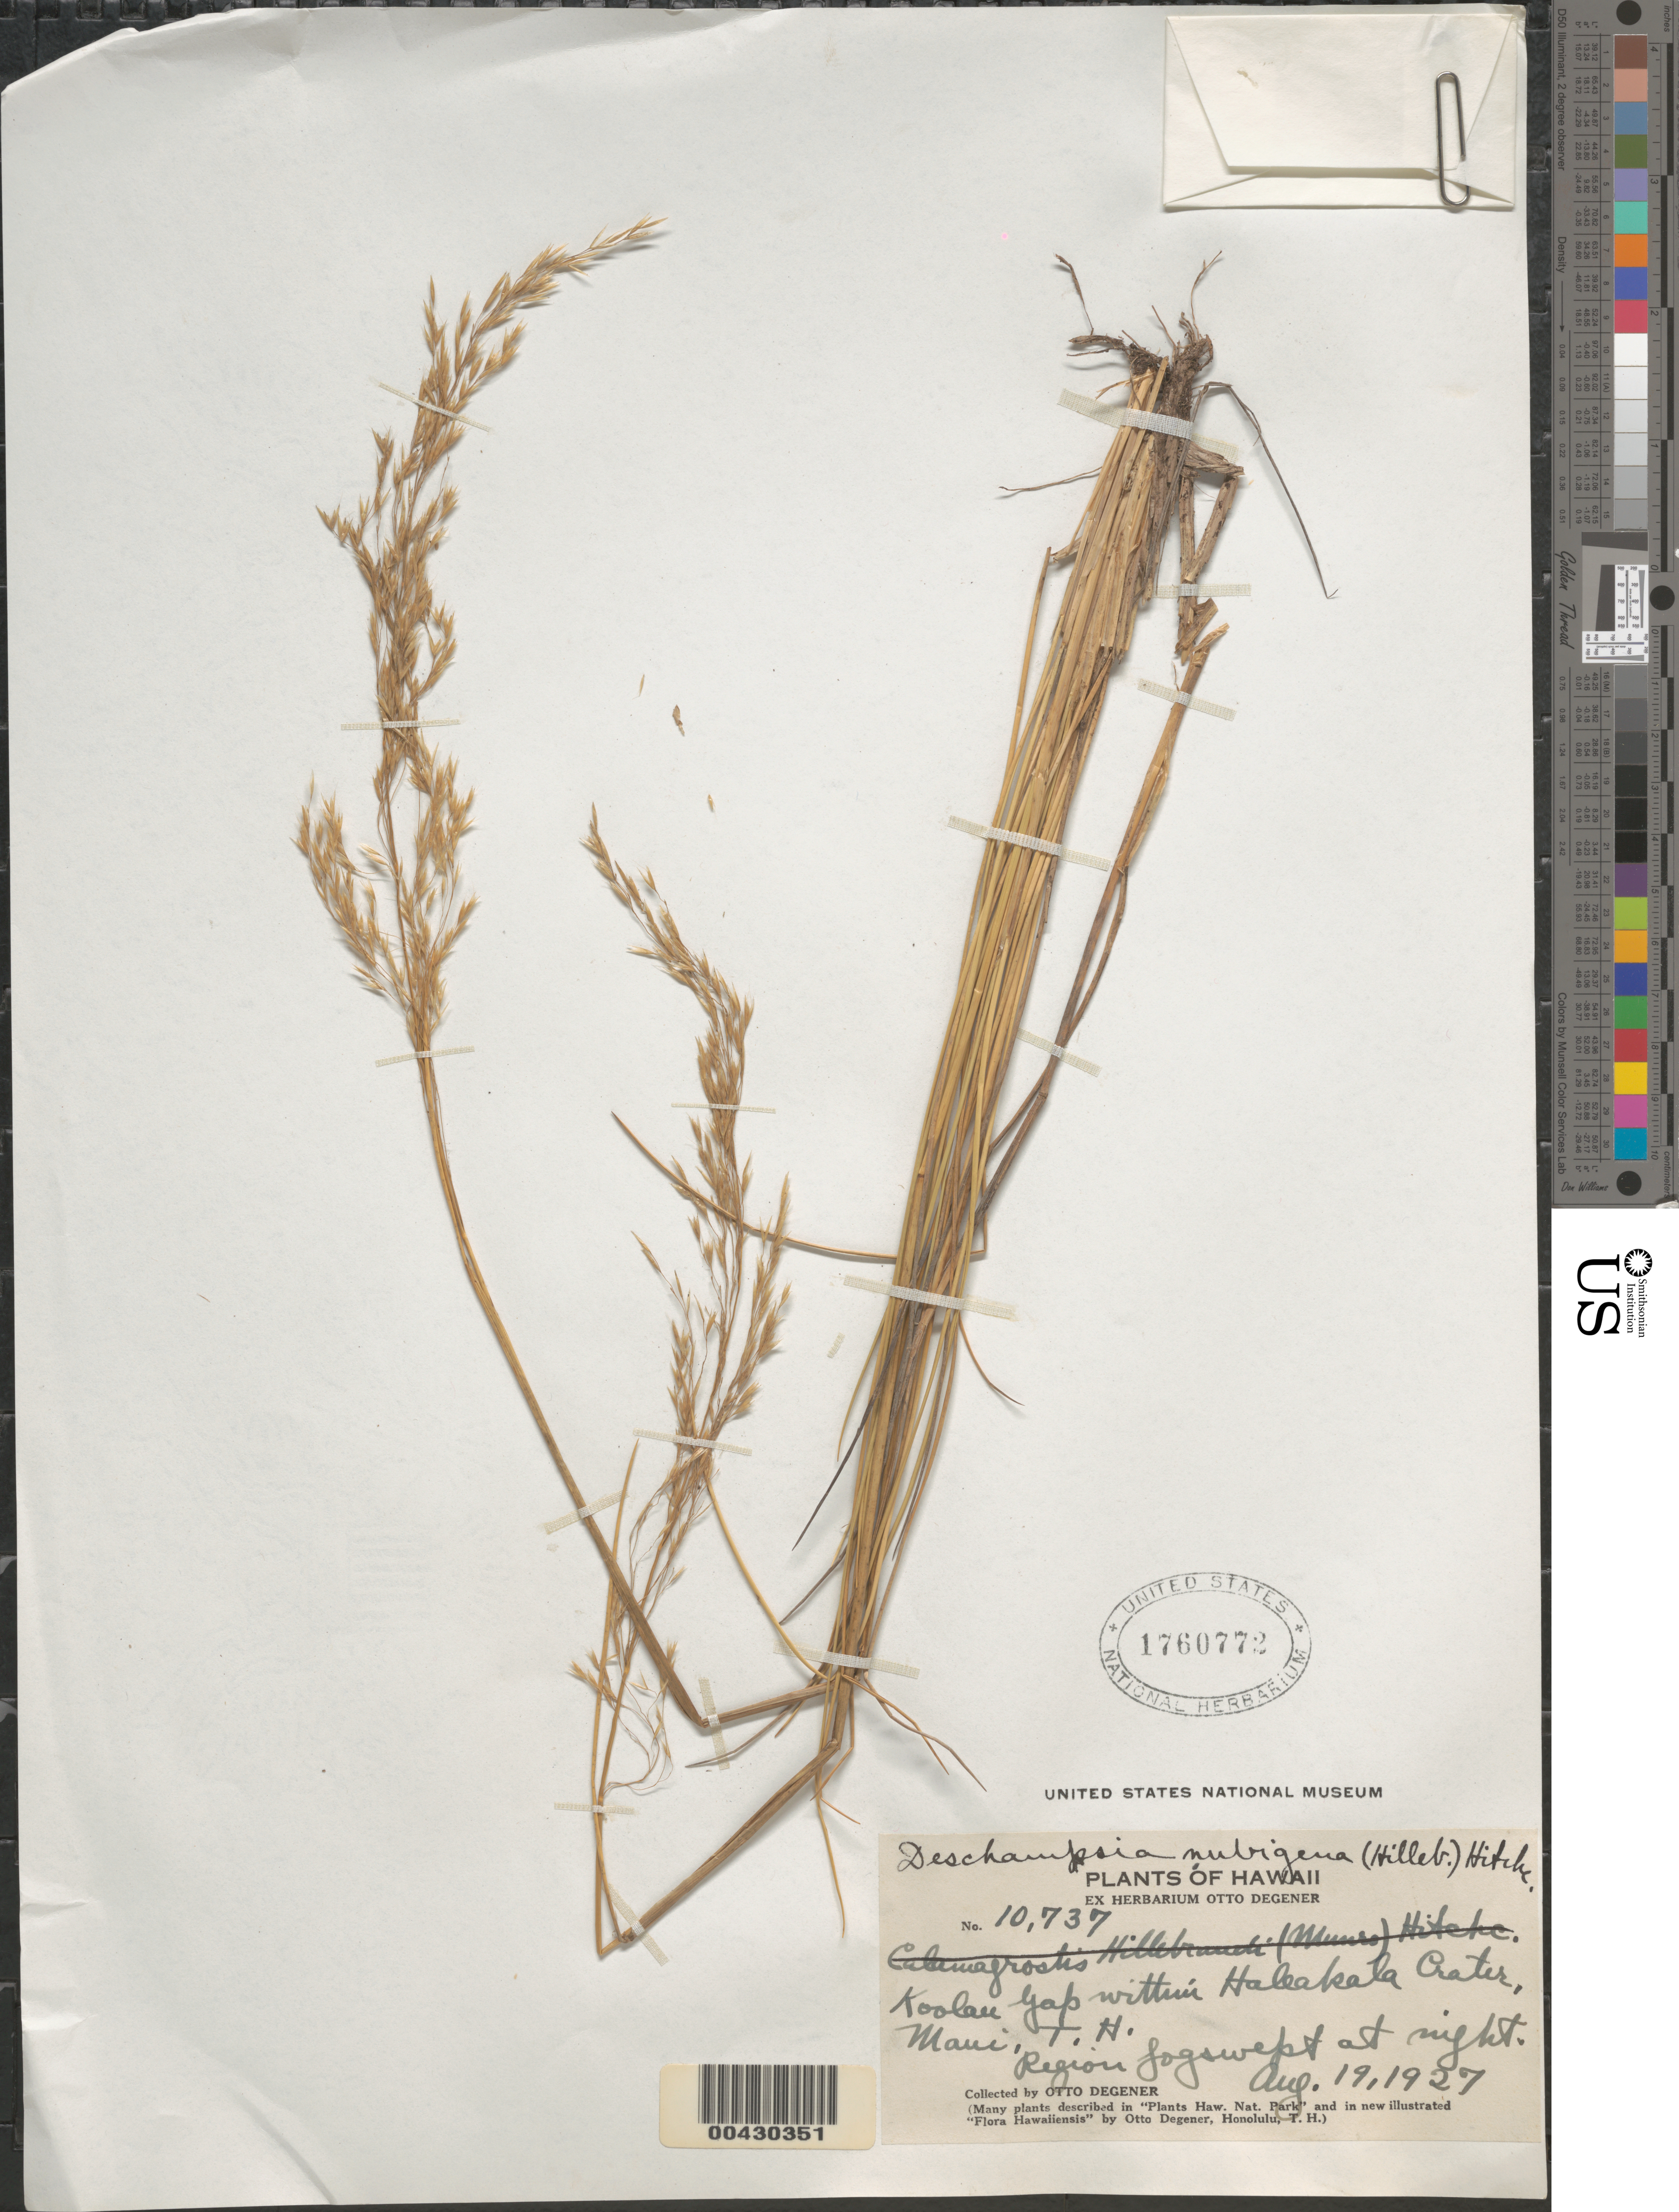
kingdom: Plantae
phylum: Tracheophyta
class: Liliopsida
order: Poales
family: Poaceae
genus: Deschampsia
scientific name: Deschampsia nubigena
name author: Hillebr.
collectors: O. Degener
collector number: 10737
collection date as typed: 19 Aug 1927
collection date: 1927-08-19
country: United States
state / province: Hawaii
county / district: Maui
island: Maui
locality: Koolau Gap withan Haleakala Crater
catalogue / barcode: US 1760772